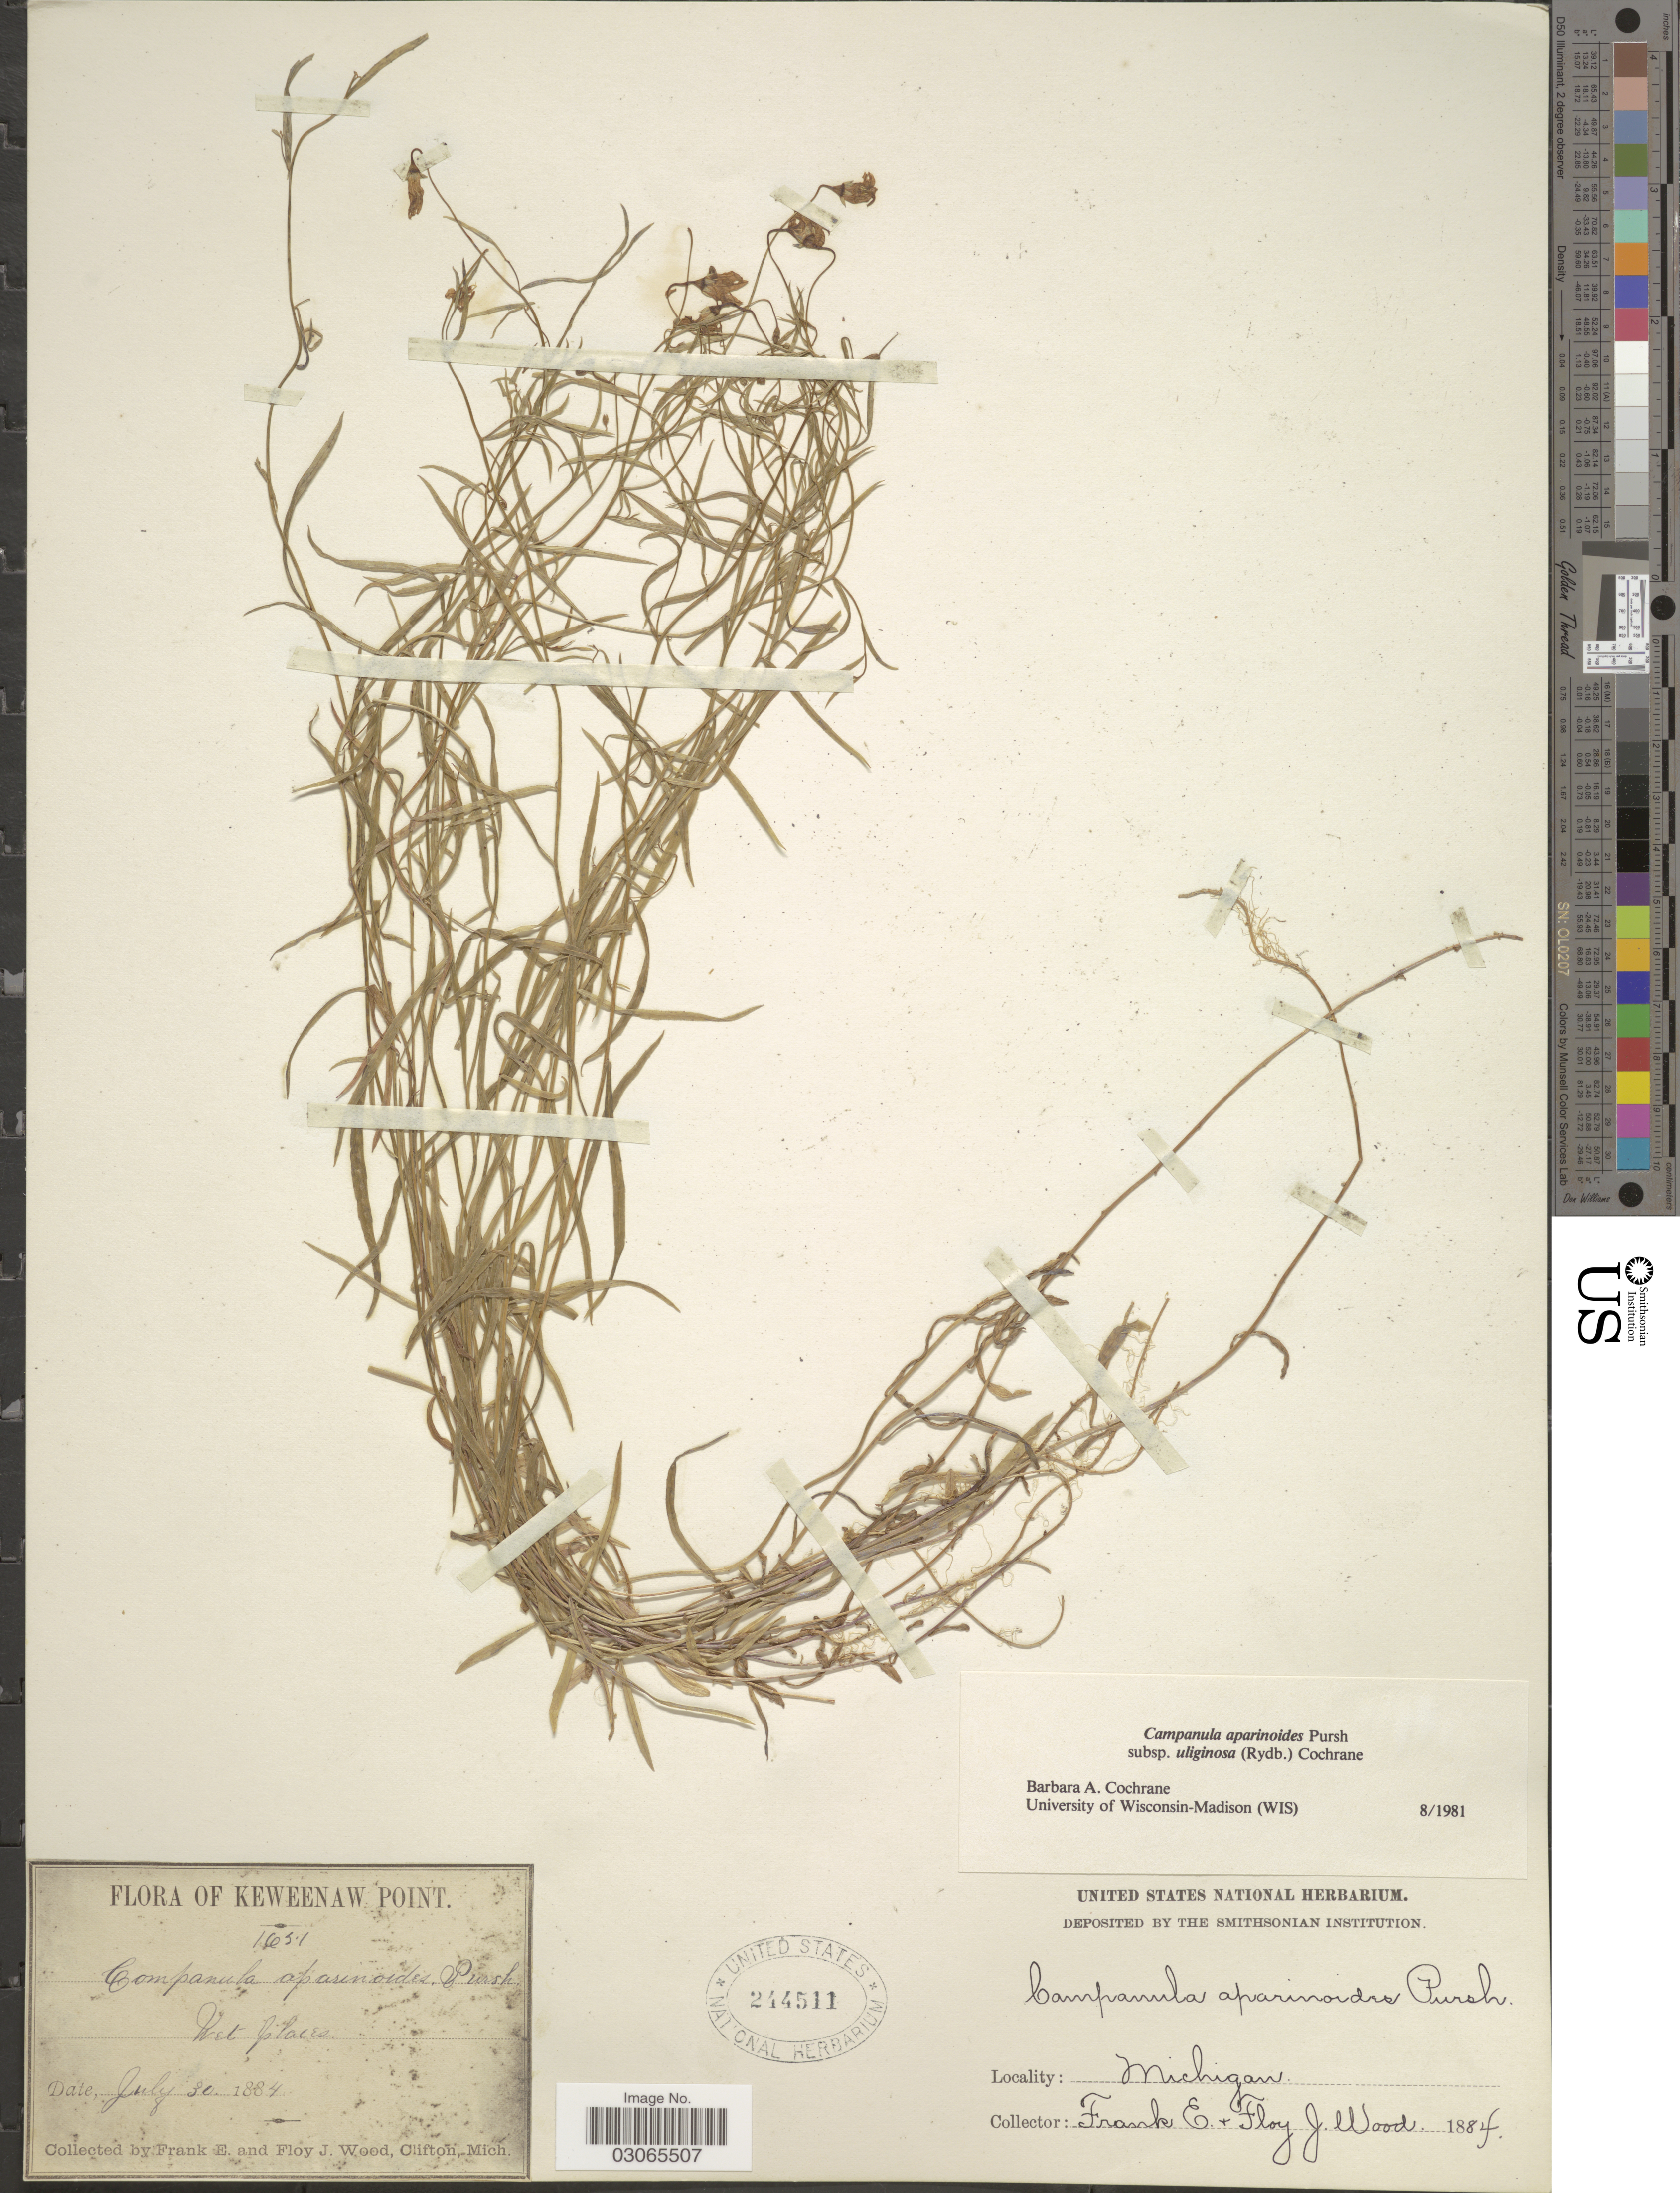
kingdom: Plantae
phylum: Tracheophyta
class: Magnoliopsida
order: Asterales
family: Campanulaceae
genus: Campanula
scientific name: Campanula aparinoides var. uliginosa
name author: (Rydb.) Gleason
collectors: F. Wood & F. Wood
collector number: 1651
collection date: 1884-07-30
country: United States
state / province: Michigan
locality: Keweenaw Point.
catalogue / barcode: US 244511